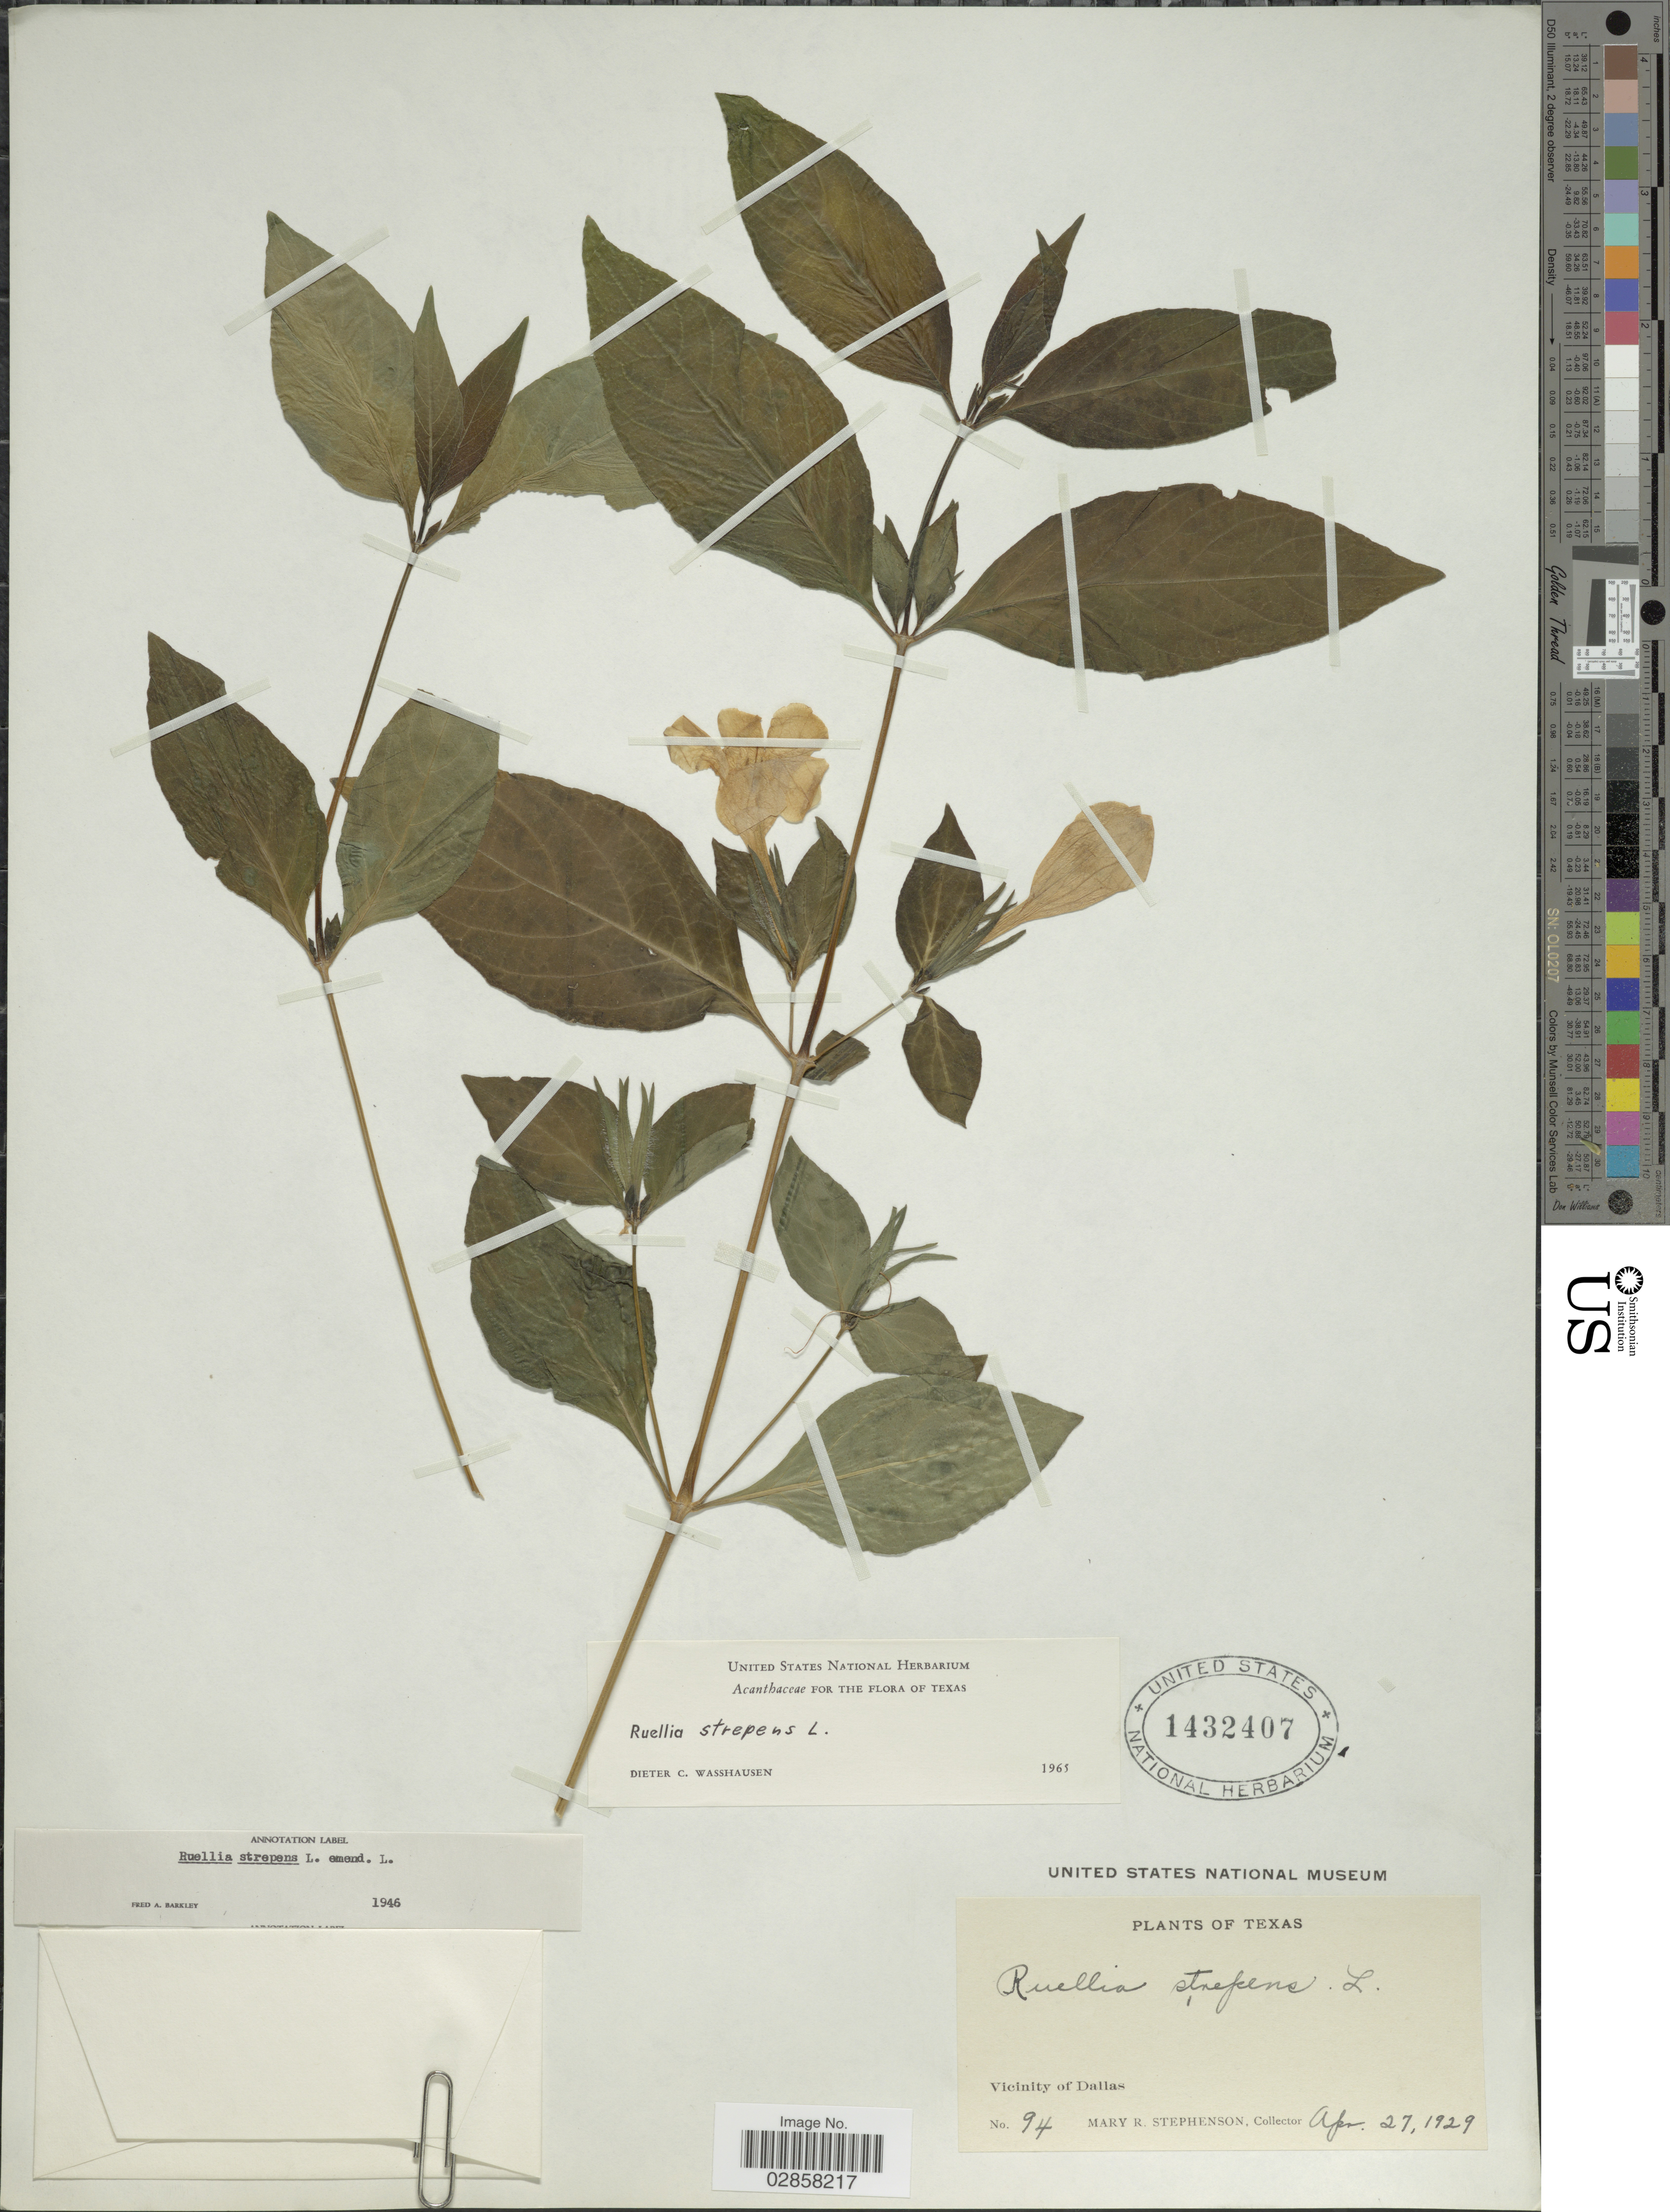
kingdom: Plantae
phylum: Tracheophyta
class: Magnoliopsida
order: Lamiales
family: Acanthaceae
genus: Ruellia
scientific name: Ruellia strepens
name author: L.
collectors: M. Stephenson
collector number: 94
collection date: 1929-04-27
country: United States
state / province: Texas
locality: Vicinity of Dallas.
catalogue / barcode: US 1432407